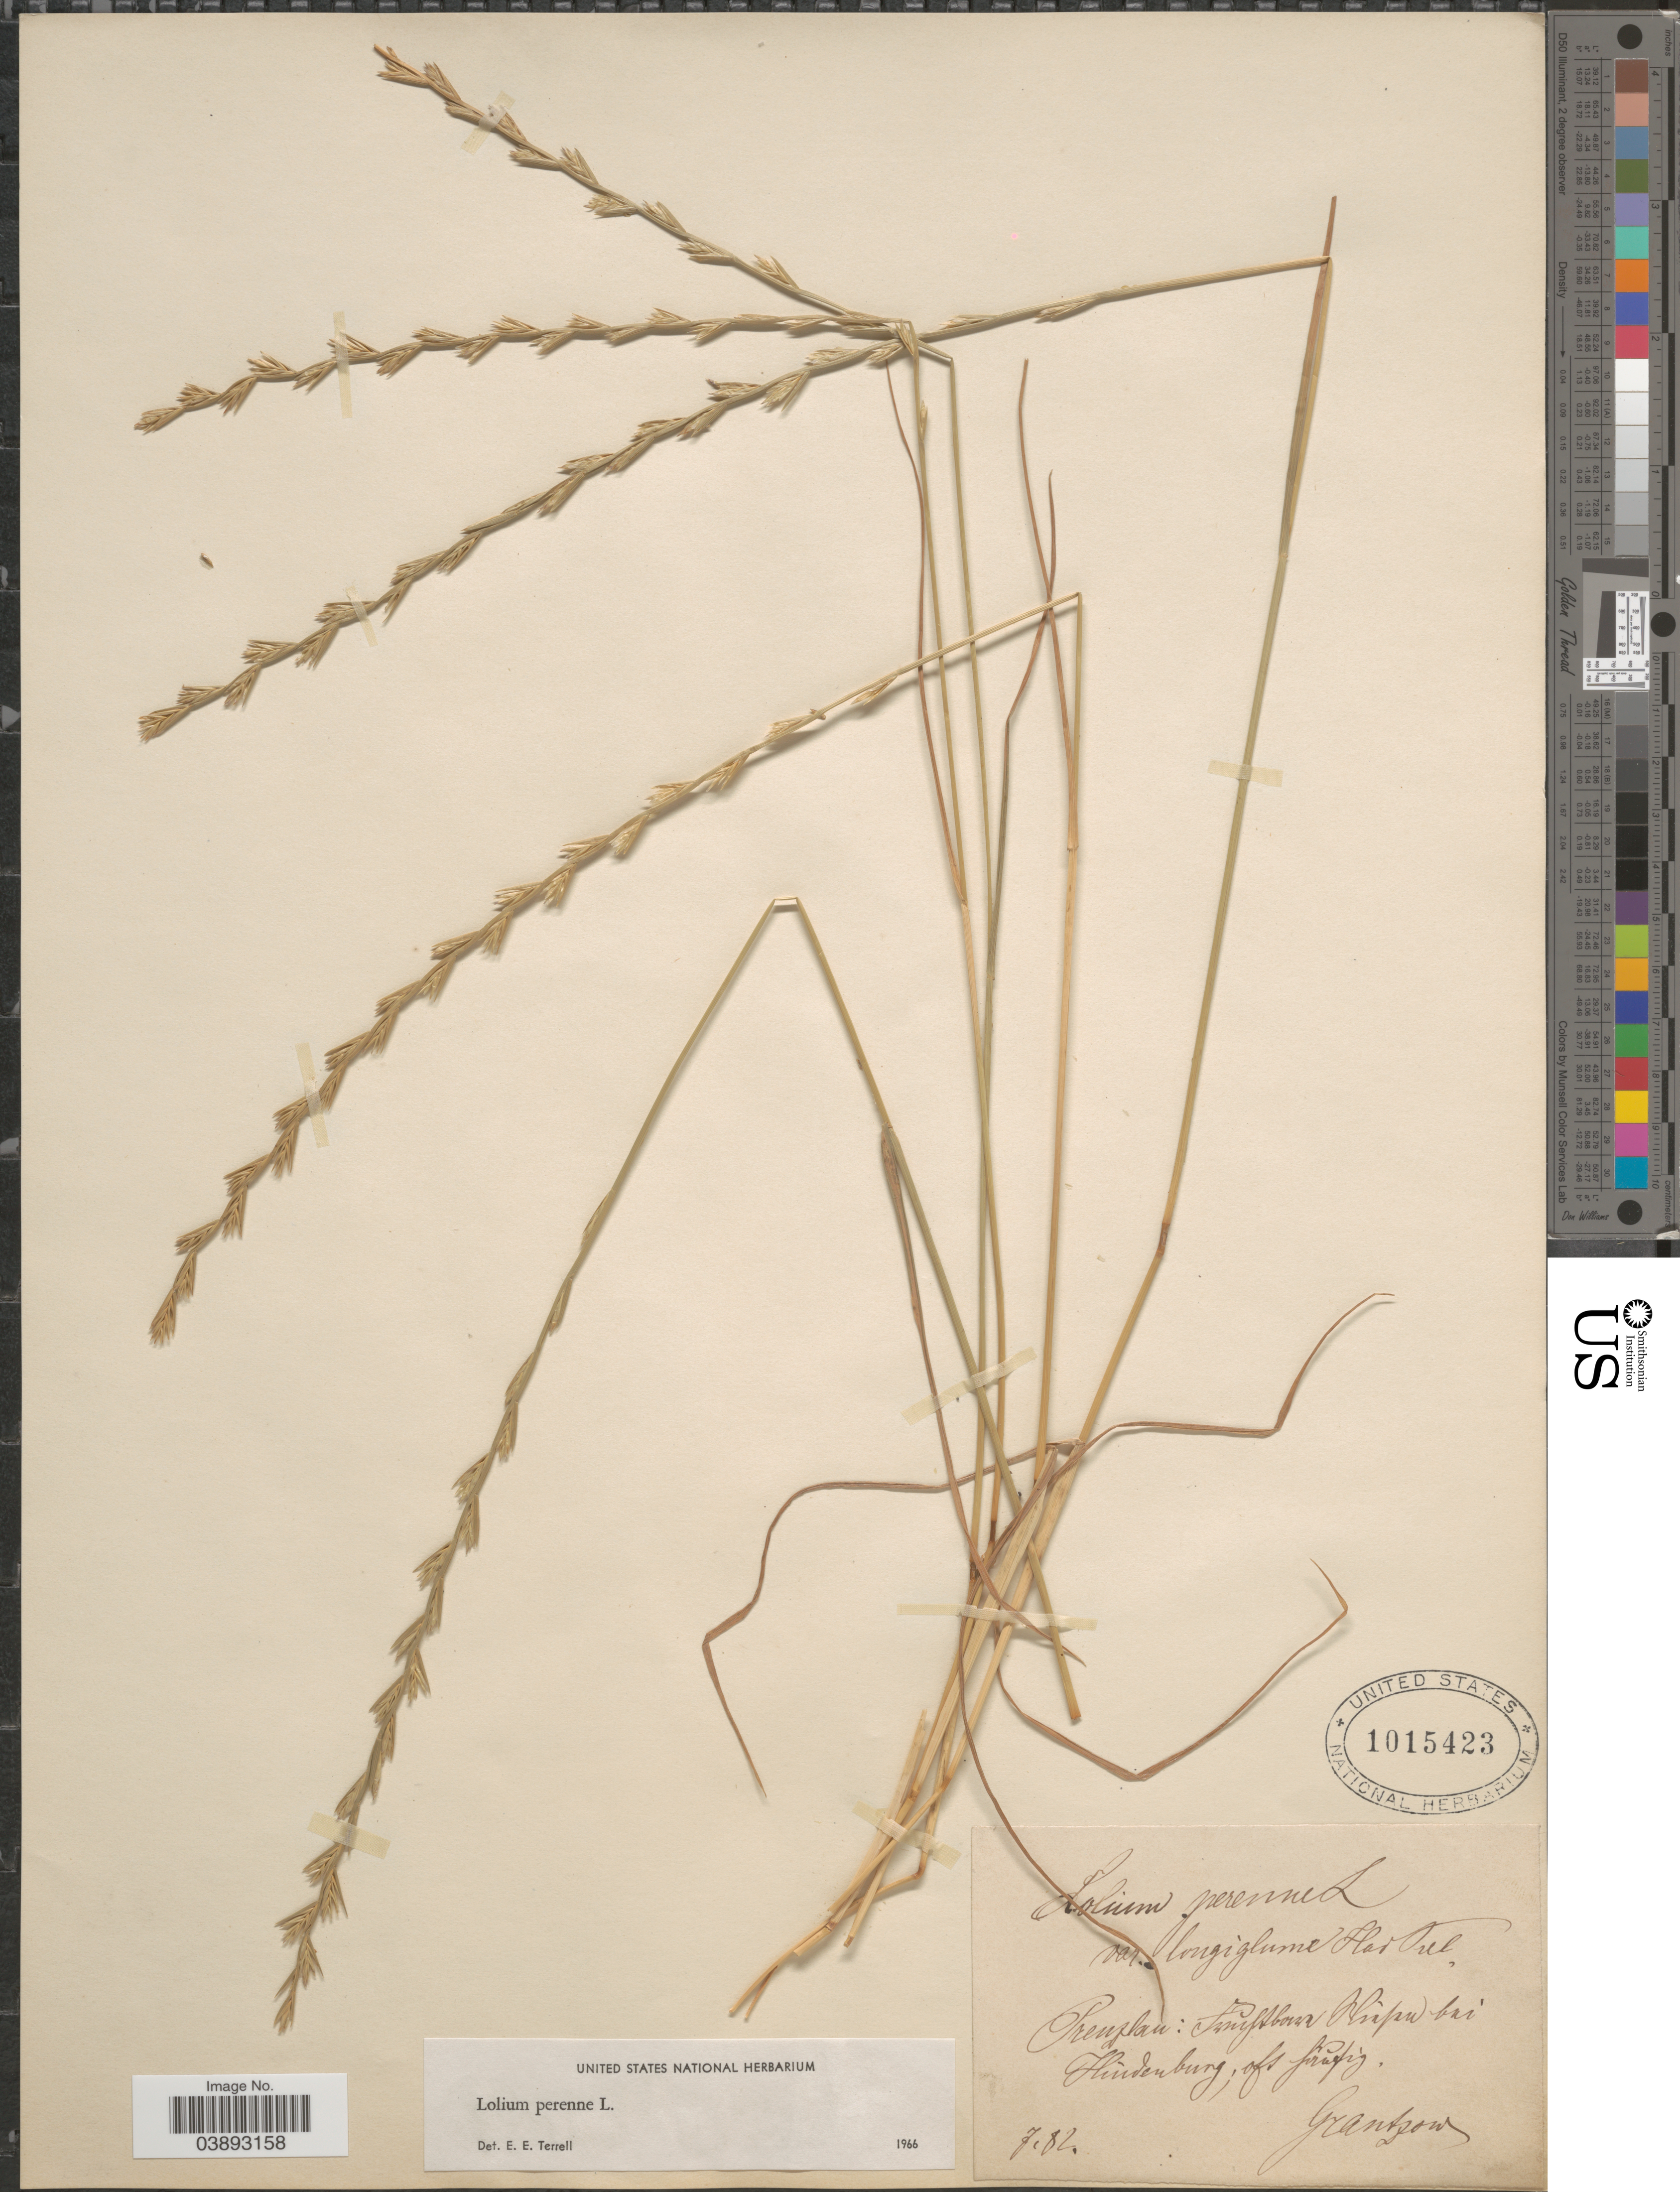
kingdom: Plantae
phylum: Tracheophyta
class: Liliopsida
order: Poales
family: Poaceae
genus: Lolium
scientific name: Lolium perenne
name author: L.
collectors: Grantzow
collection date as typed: Transcribed d/m/y: /7/82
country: Germany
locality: Prenzlau: [illegible text] bai Hindenburg; ofs [illegible text].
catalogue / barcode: US 1015423